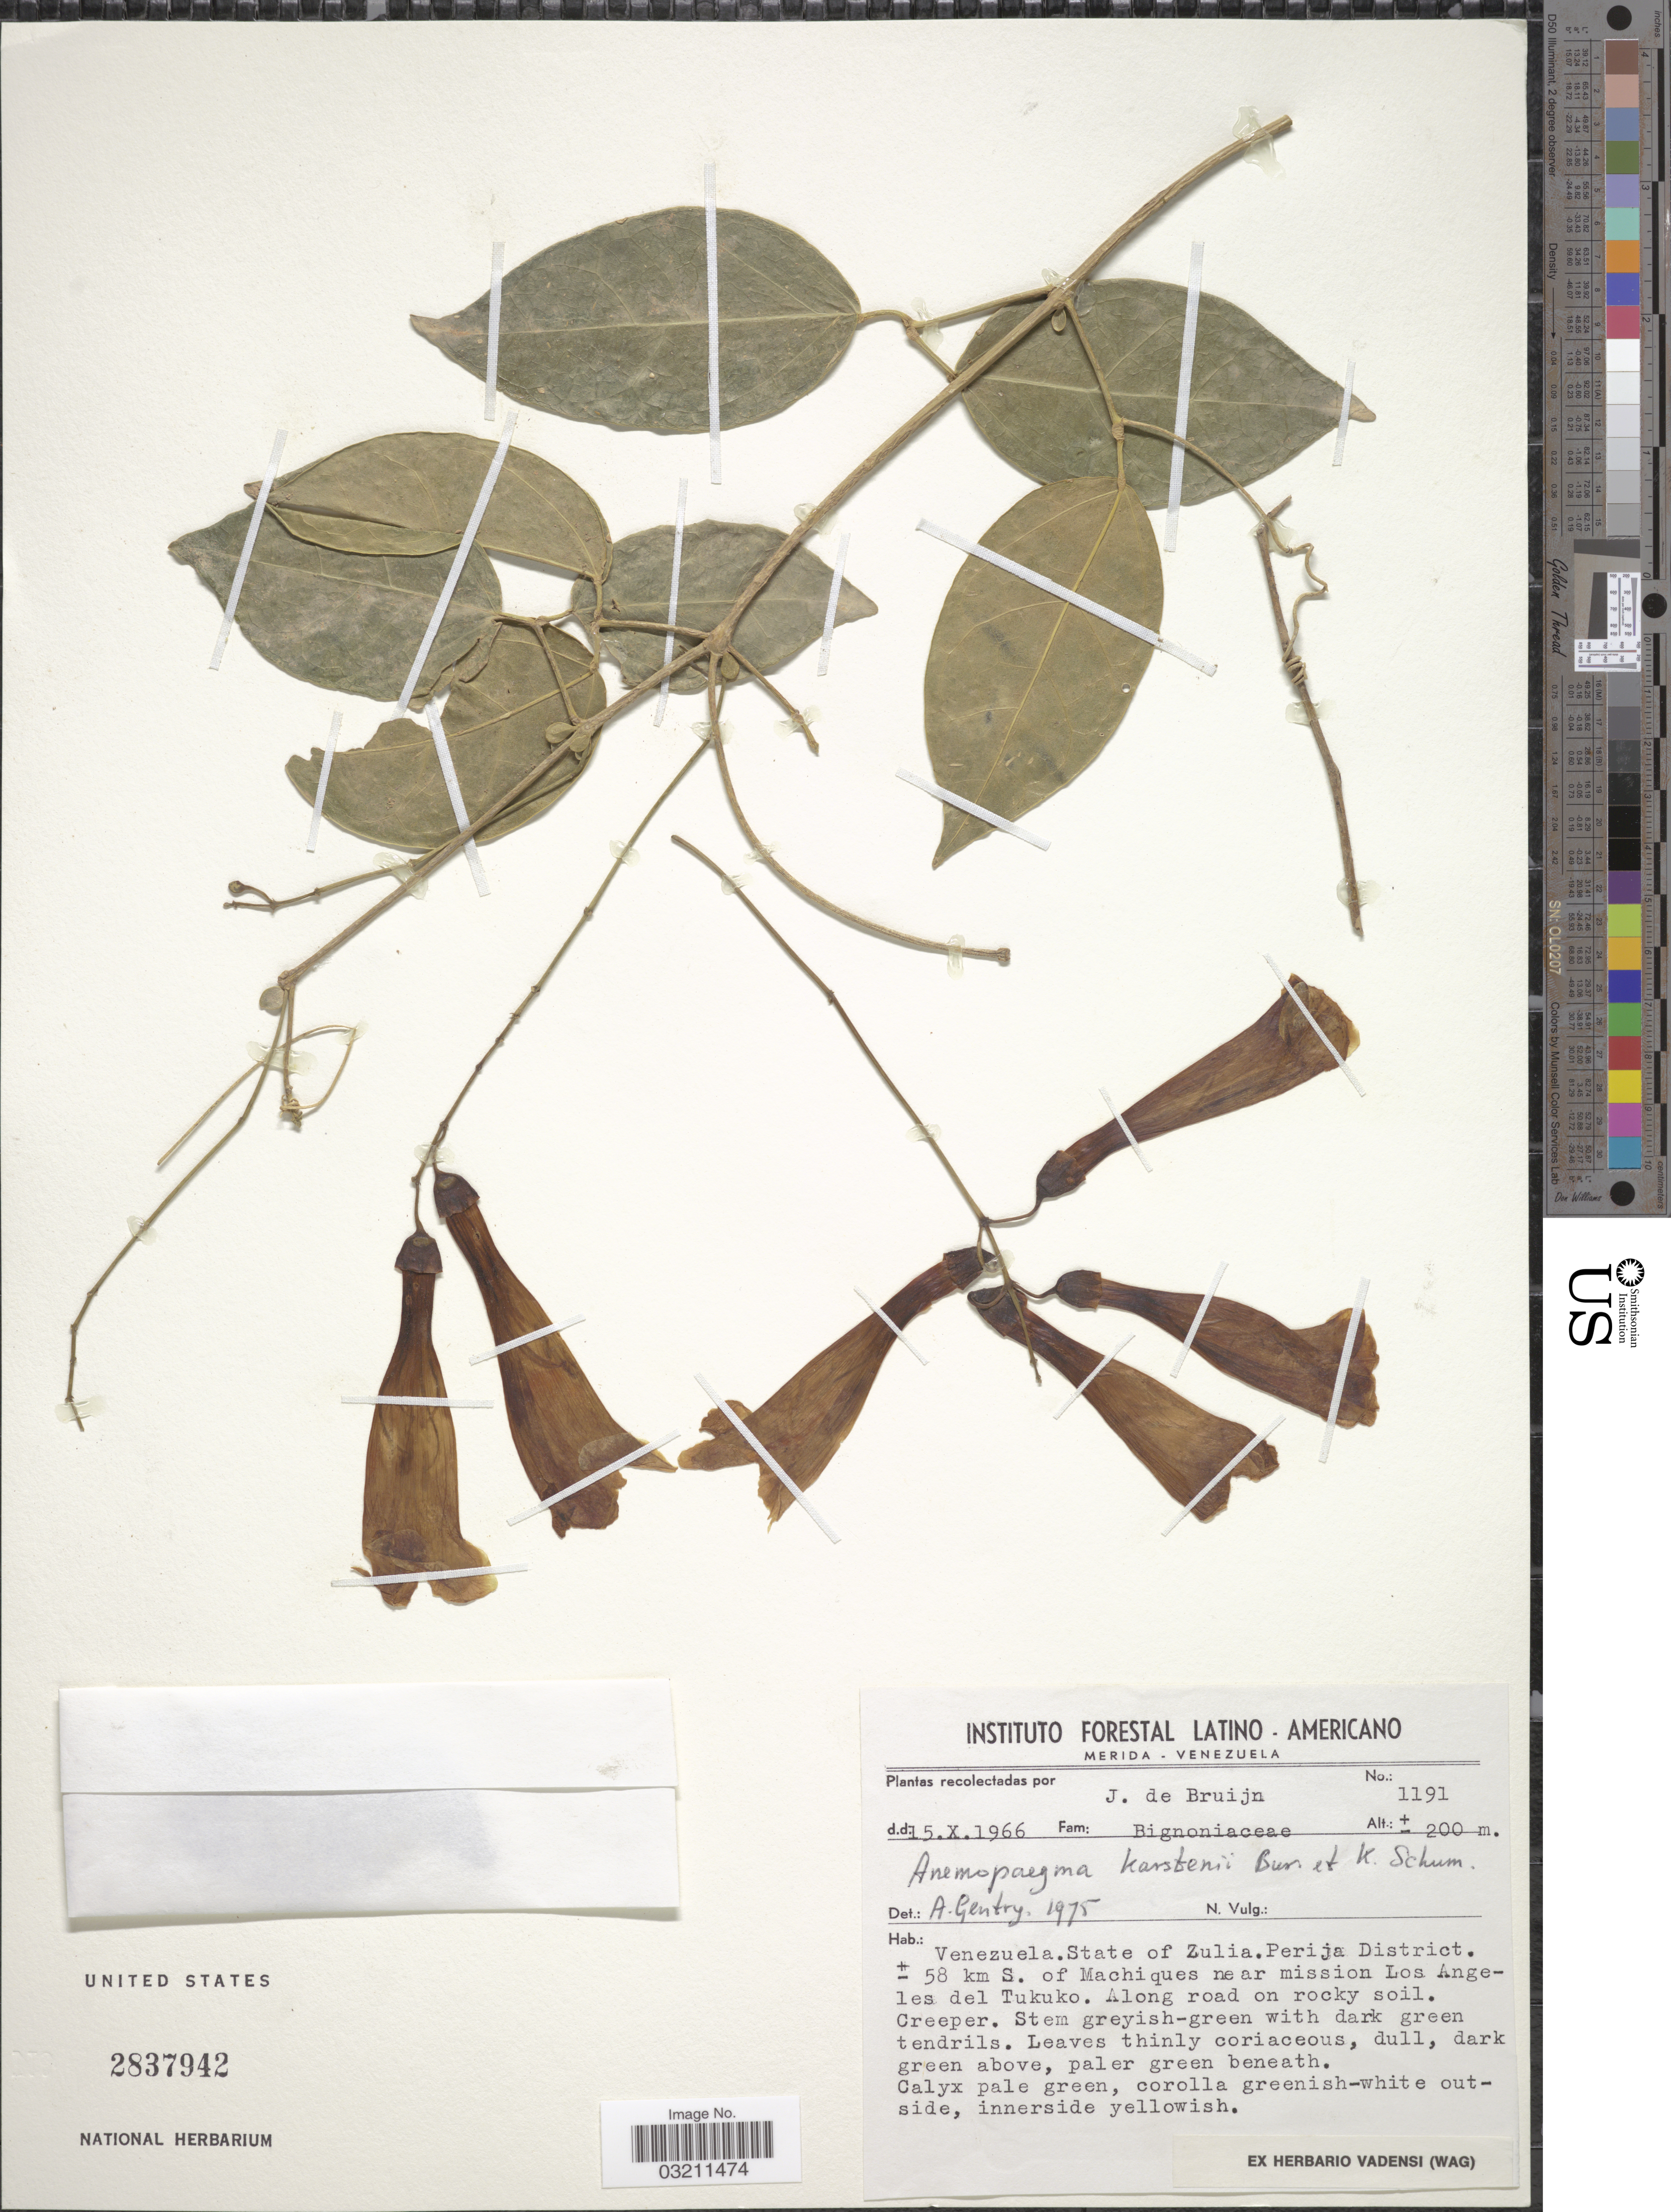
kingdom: Plantae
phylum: Tracheophyta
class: Magnoliopsida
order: Lamiales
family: Bignoniaceae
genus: Anemopaegma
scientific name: Anemopaegma karstenii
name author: Bureau & K. Schum.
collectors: J. Bruijn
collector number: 1191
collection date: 1966-10-15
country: Venezuela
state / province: Zulia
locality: Perija District. ± 58 km S. of Machiques near mission Los Angeles del Tukuko.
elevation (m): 200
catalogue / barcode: US 2837942